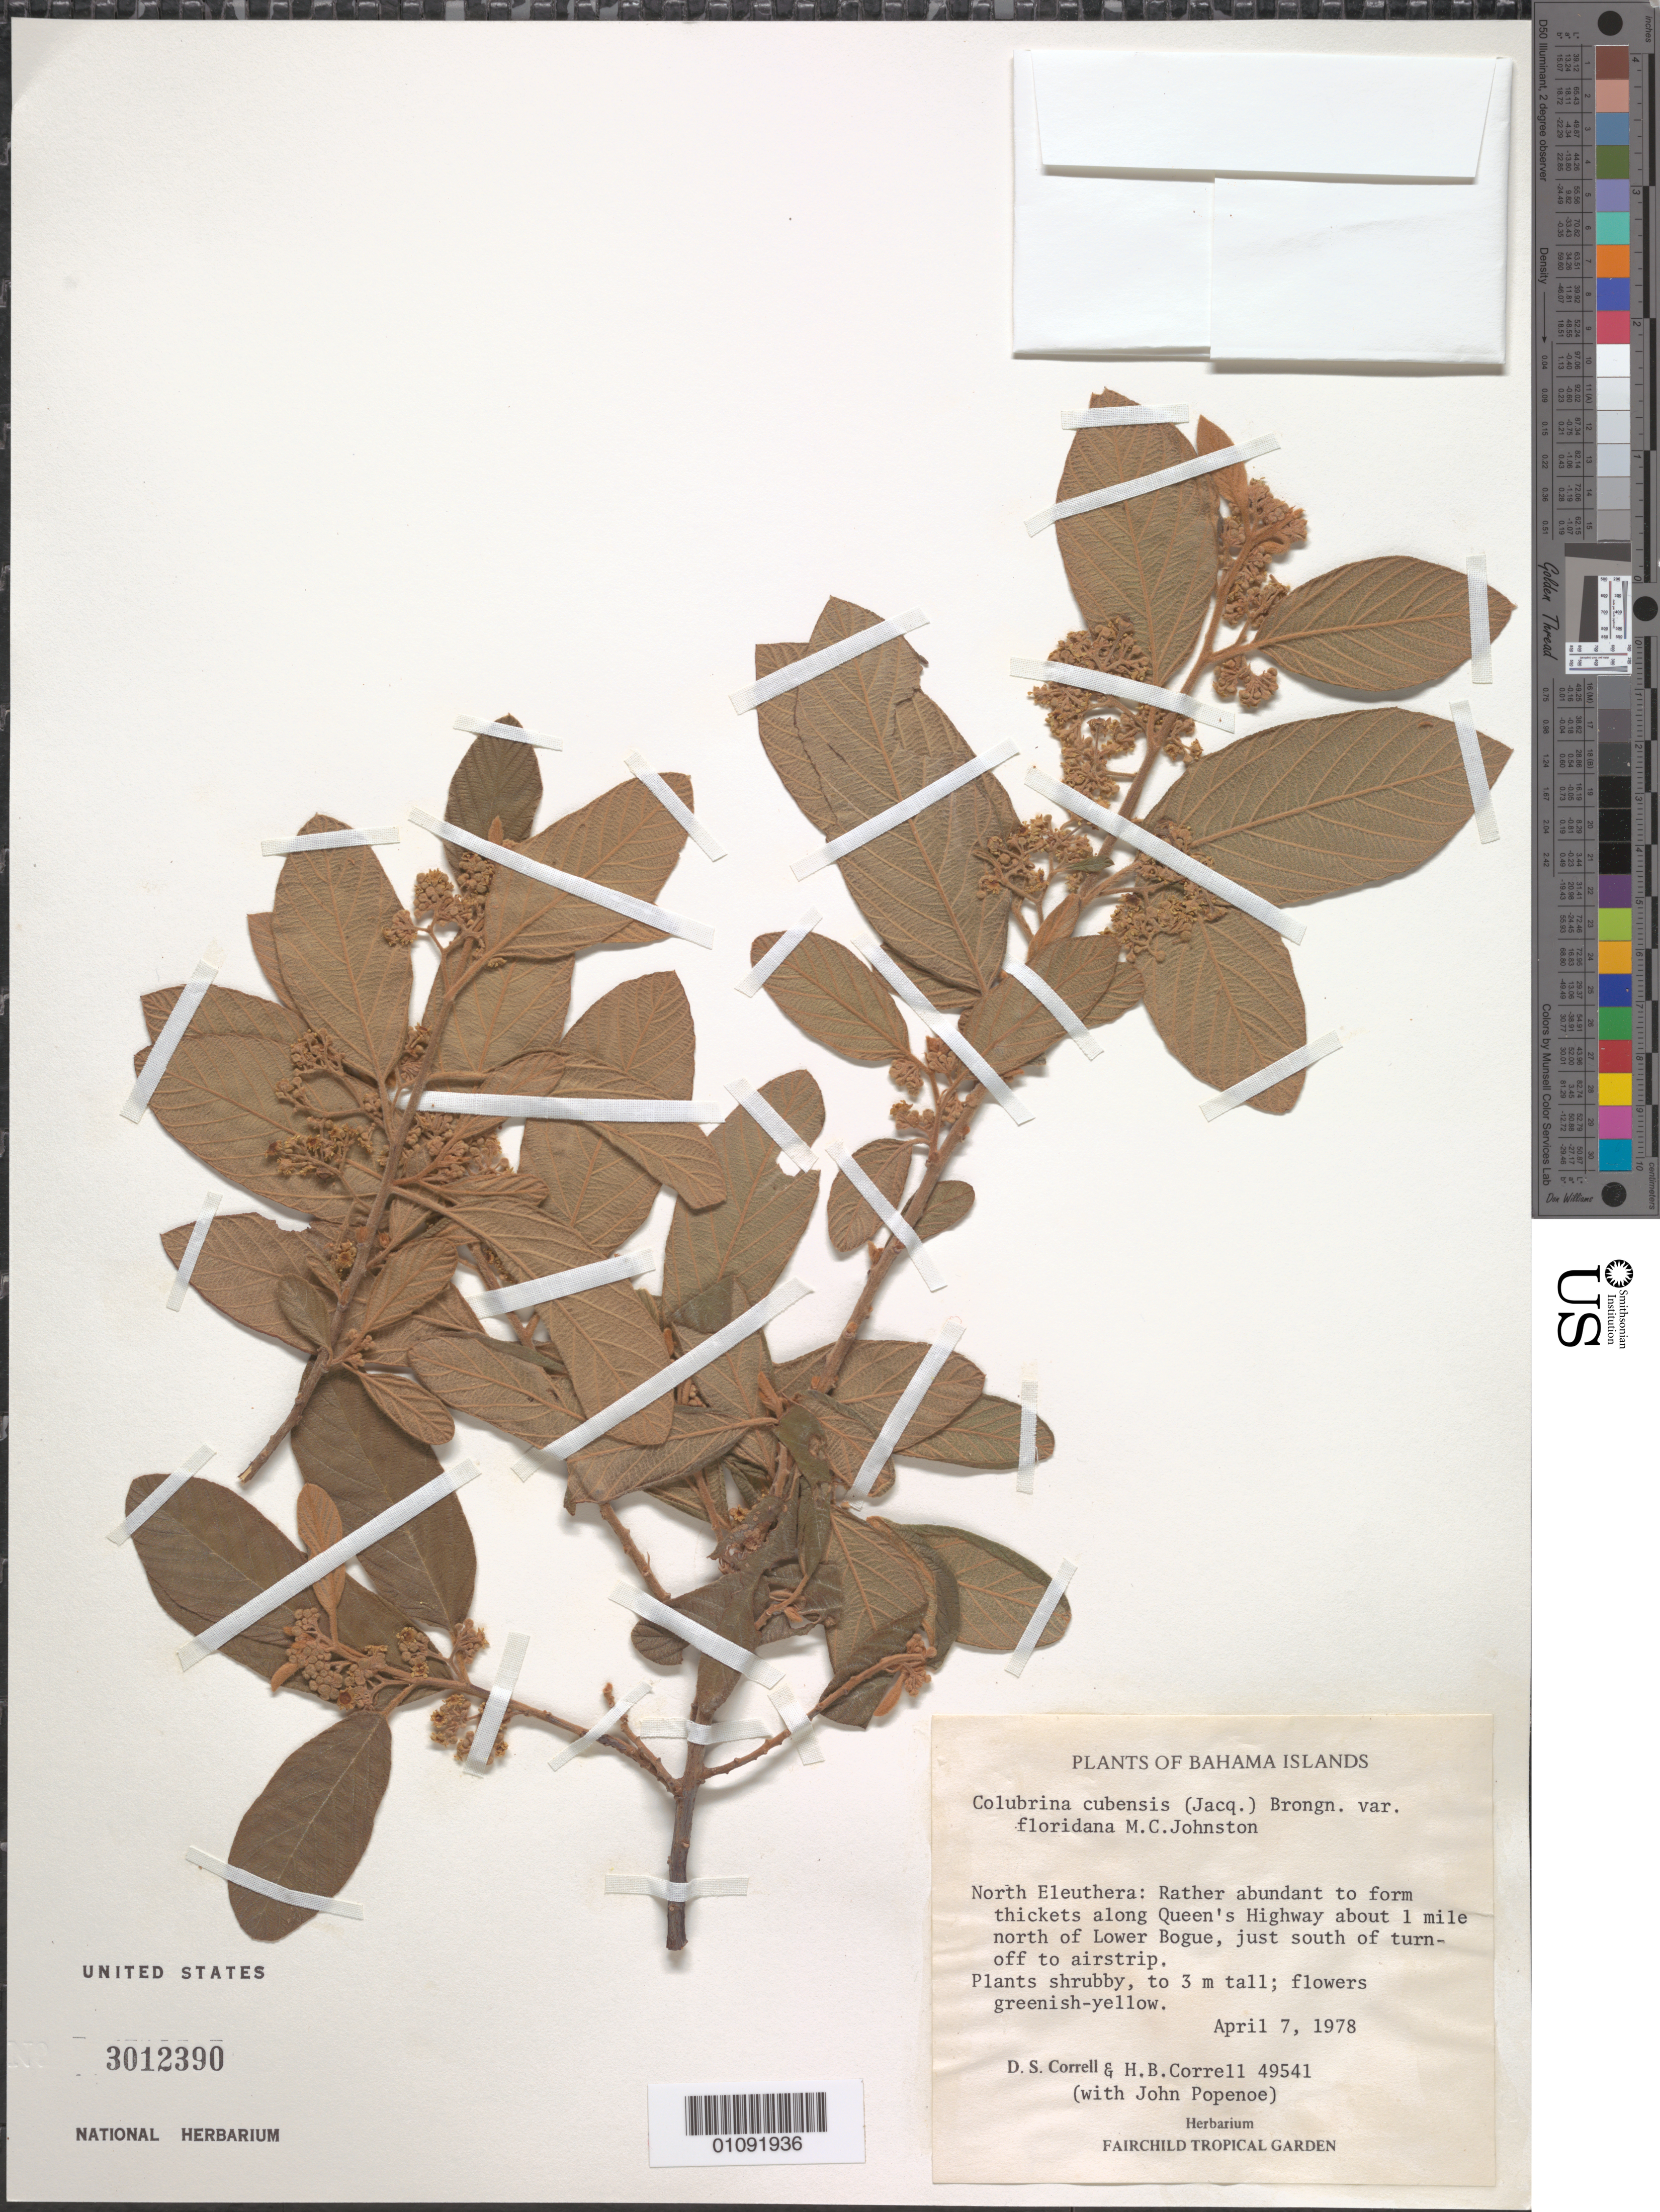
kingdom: Plantae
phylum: Tracheophyta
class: Magnoliopsida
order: Rosales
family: Rhamnaceae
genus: Colubrina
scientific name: Colubrina cubensis var. floridana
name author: M.C. Johnst.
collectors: D. S. Correll, H. Correll & J. Popenoe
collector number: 49541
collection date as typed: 07 Apr 1978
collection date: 1978-04-07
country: Bahamas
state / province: North Eleuthera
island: Eleuthera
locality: North Eluthera: Rather abundant to form thickets along Queen's Highway about 1 mile N of Lower Bogue, just S of turnoff to airstrip.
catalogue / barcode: US 3012390